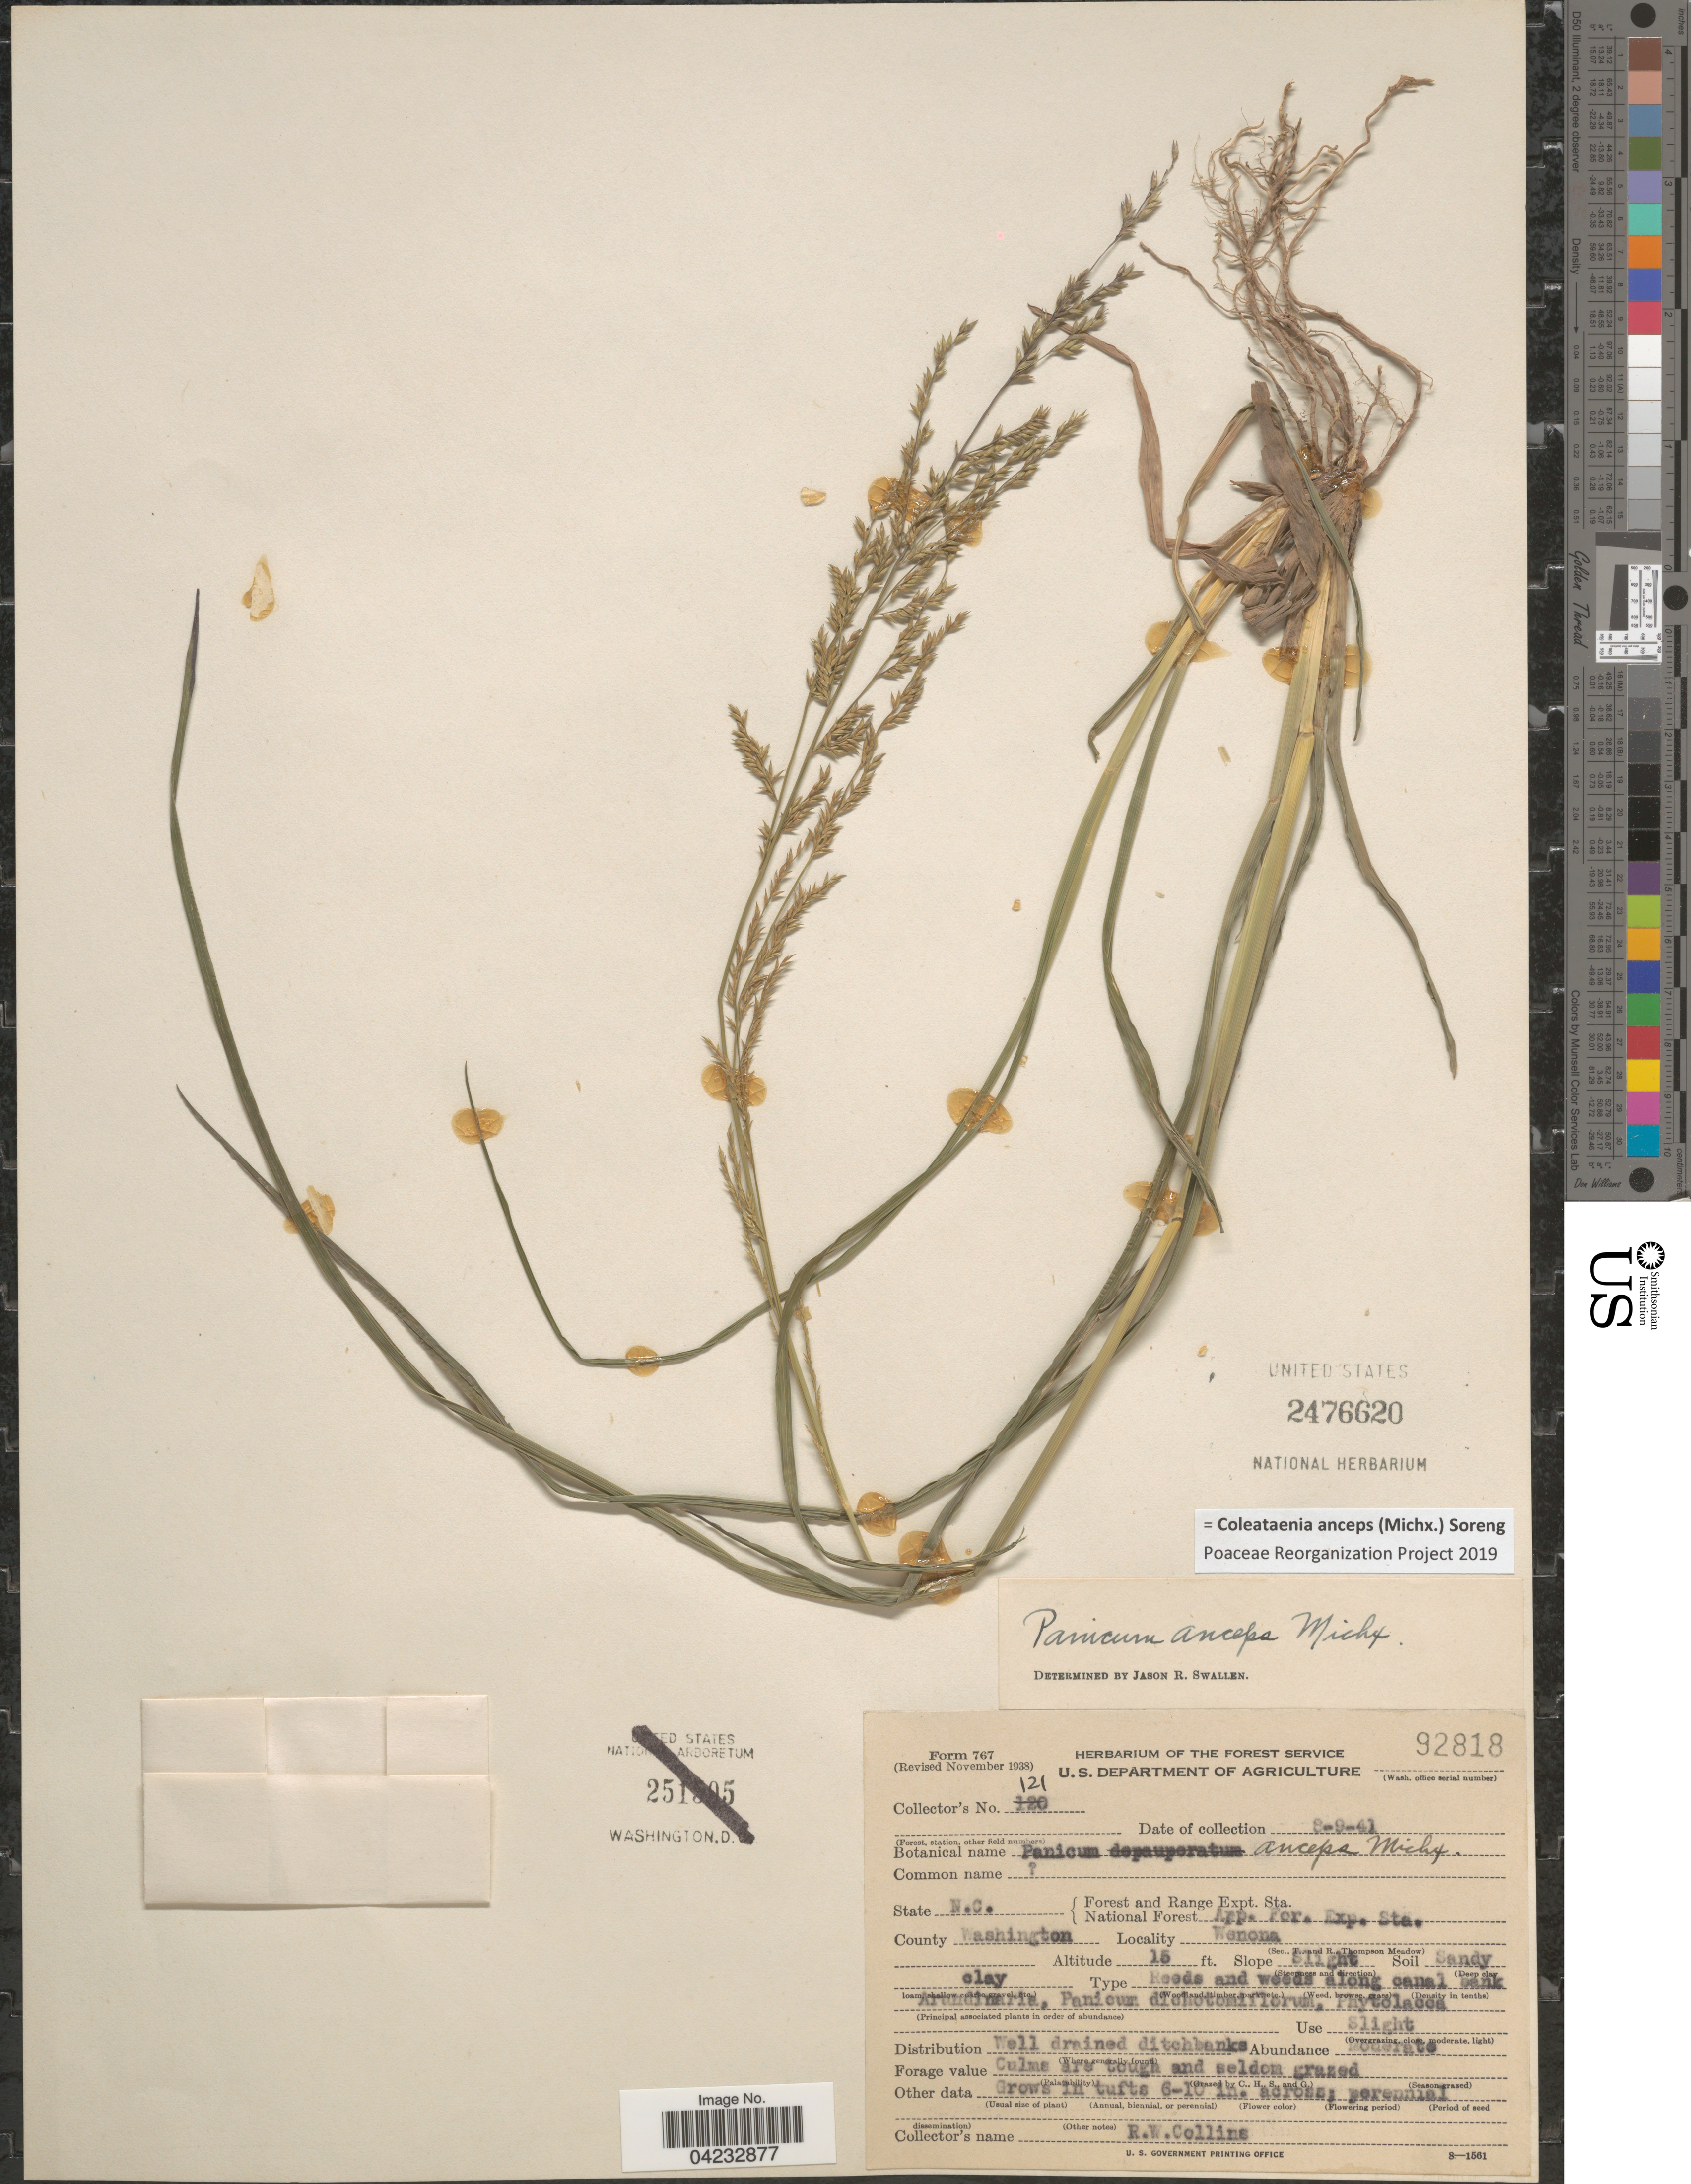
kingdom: Plantae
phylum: Tracheophyta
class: Liliopsida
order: Poales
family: Poaceae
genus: Coleataenia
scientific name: Coleataenia anceps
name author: (Michx.) Soreng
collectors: R. Collins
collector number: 121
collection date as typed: Transcribed d/m/y: 9/8/41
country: United States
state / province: North Carolina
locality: Forest and Range Expt. Sta. National Forest App. For. Exp. Sta. County Washington. Wenona.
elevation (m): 5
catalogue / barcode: US 2476620